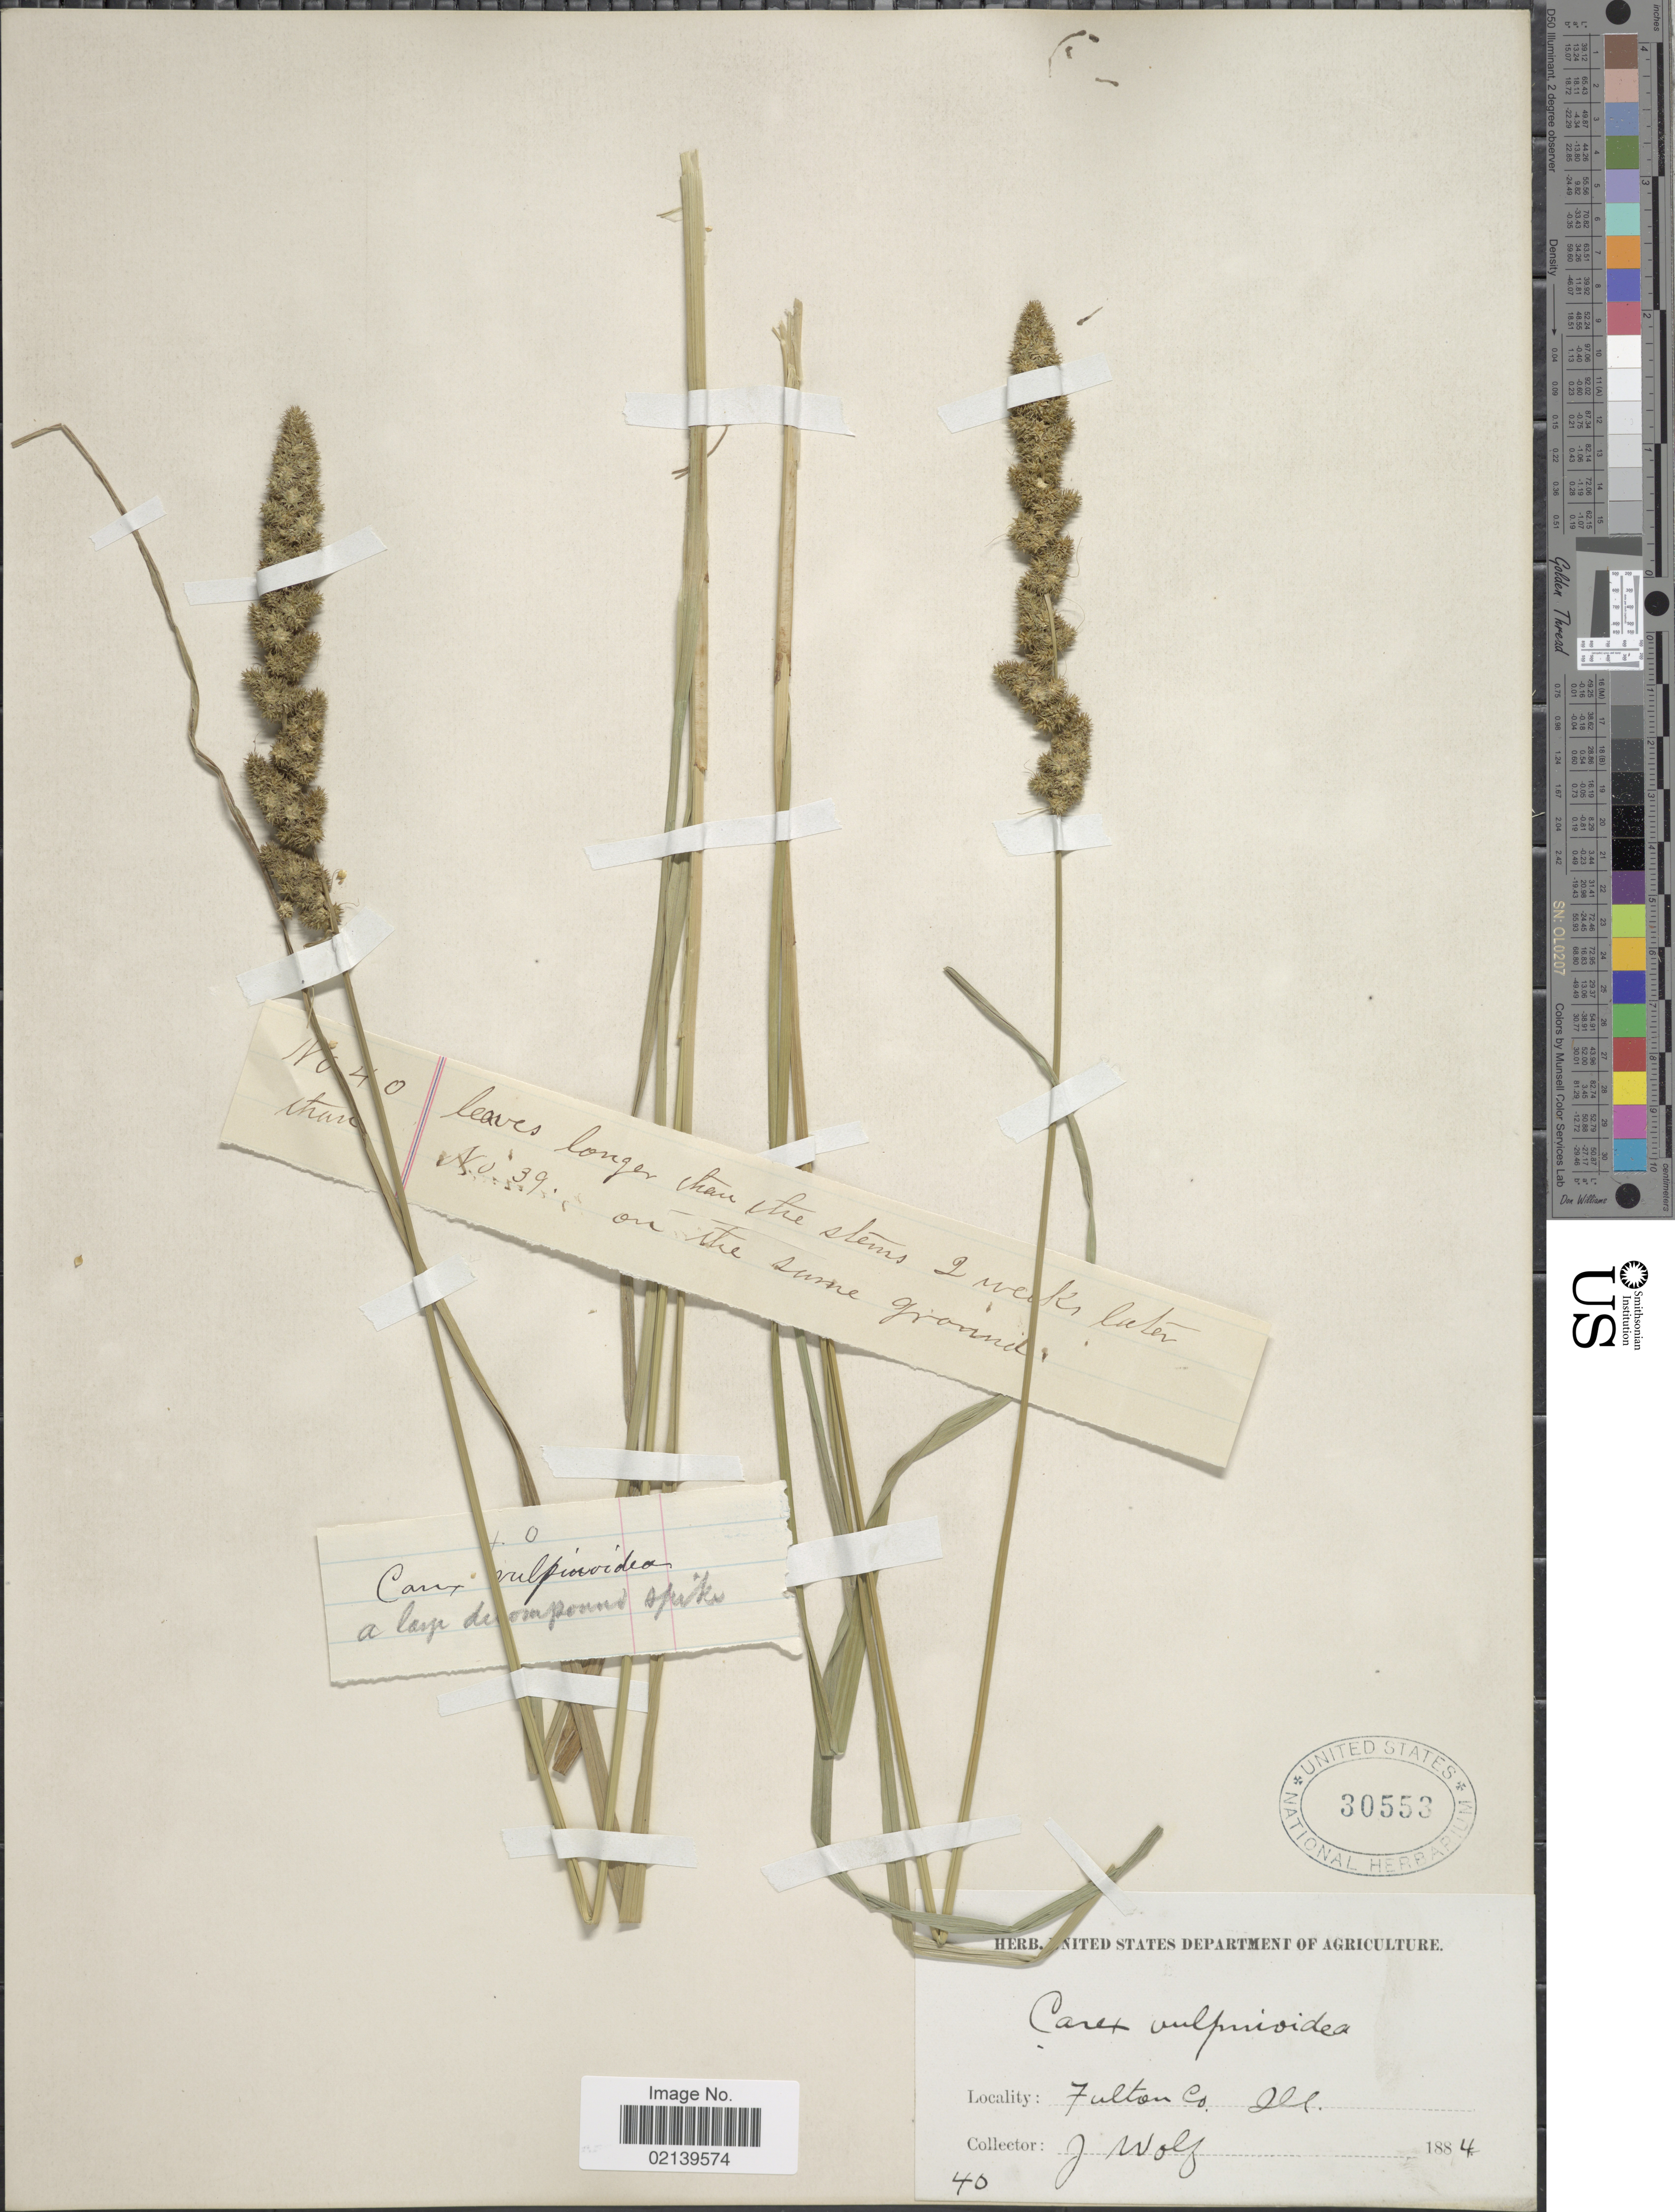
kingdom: Plantae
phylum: Tracheophyta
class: Liliopsida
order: Poales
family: Cyperaceae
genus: Carex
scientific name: Carex vulpinoidea Michx.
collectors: J. Wolf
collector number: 40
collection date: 1884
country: United States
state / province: Illinois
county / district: Fulton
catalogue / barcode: US 30553